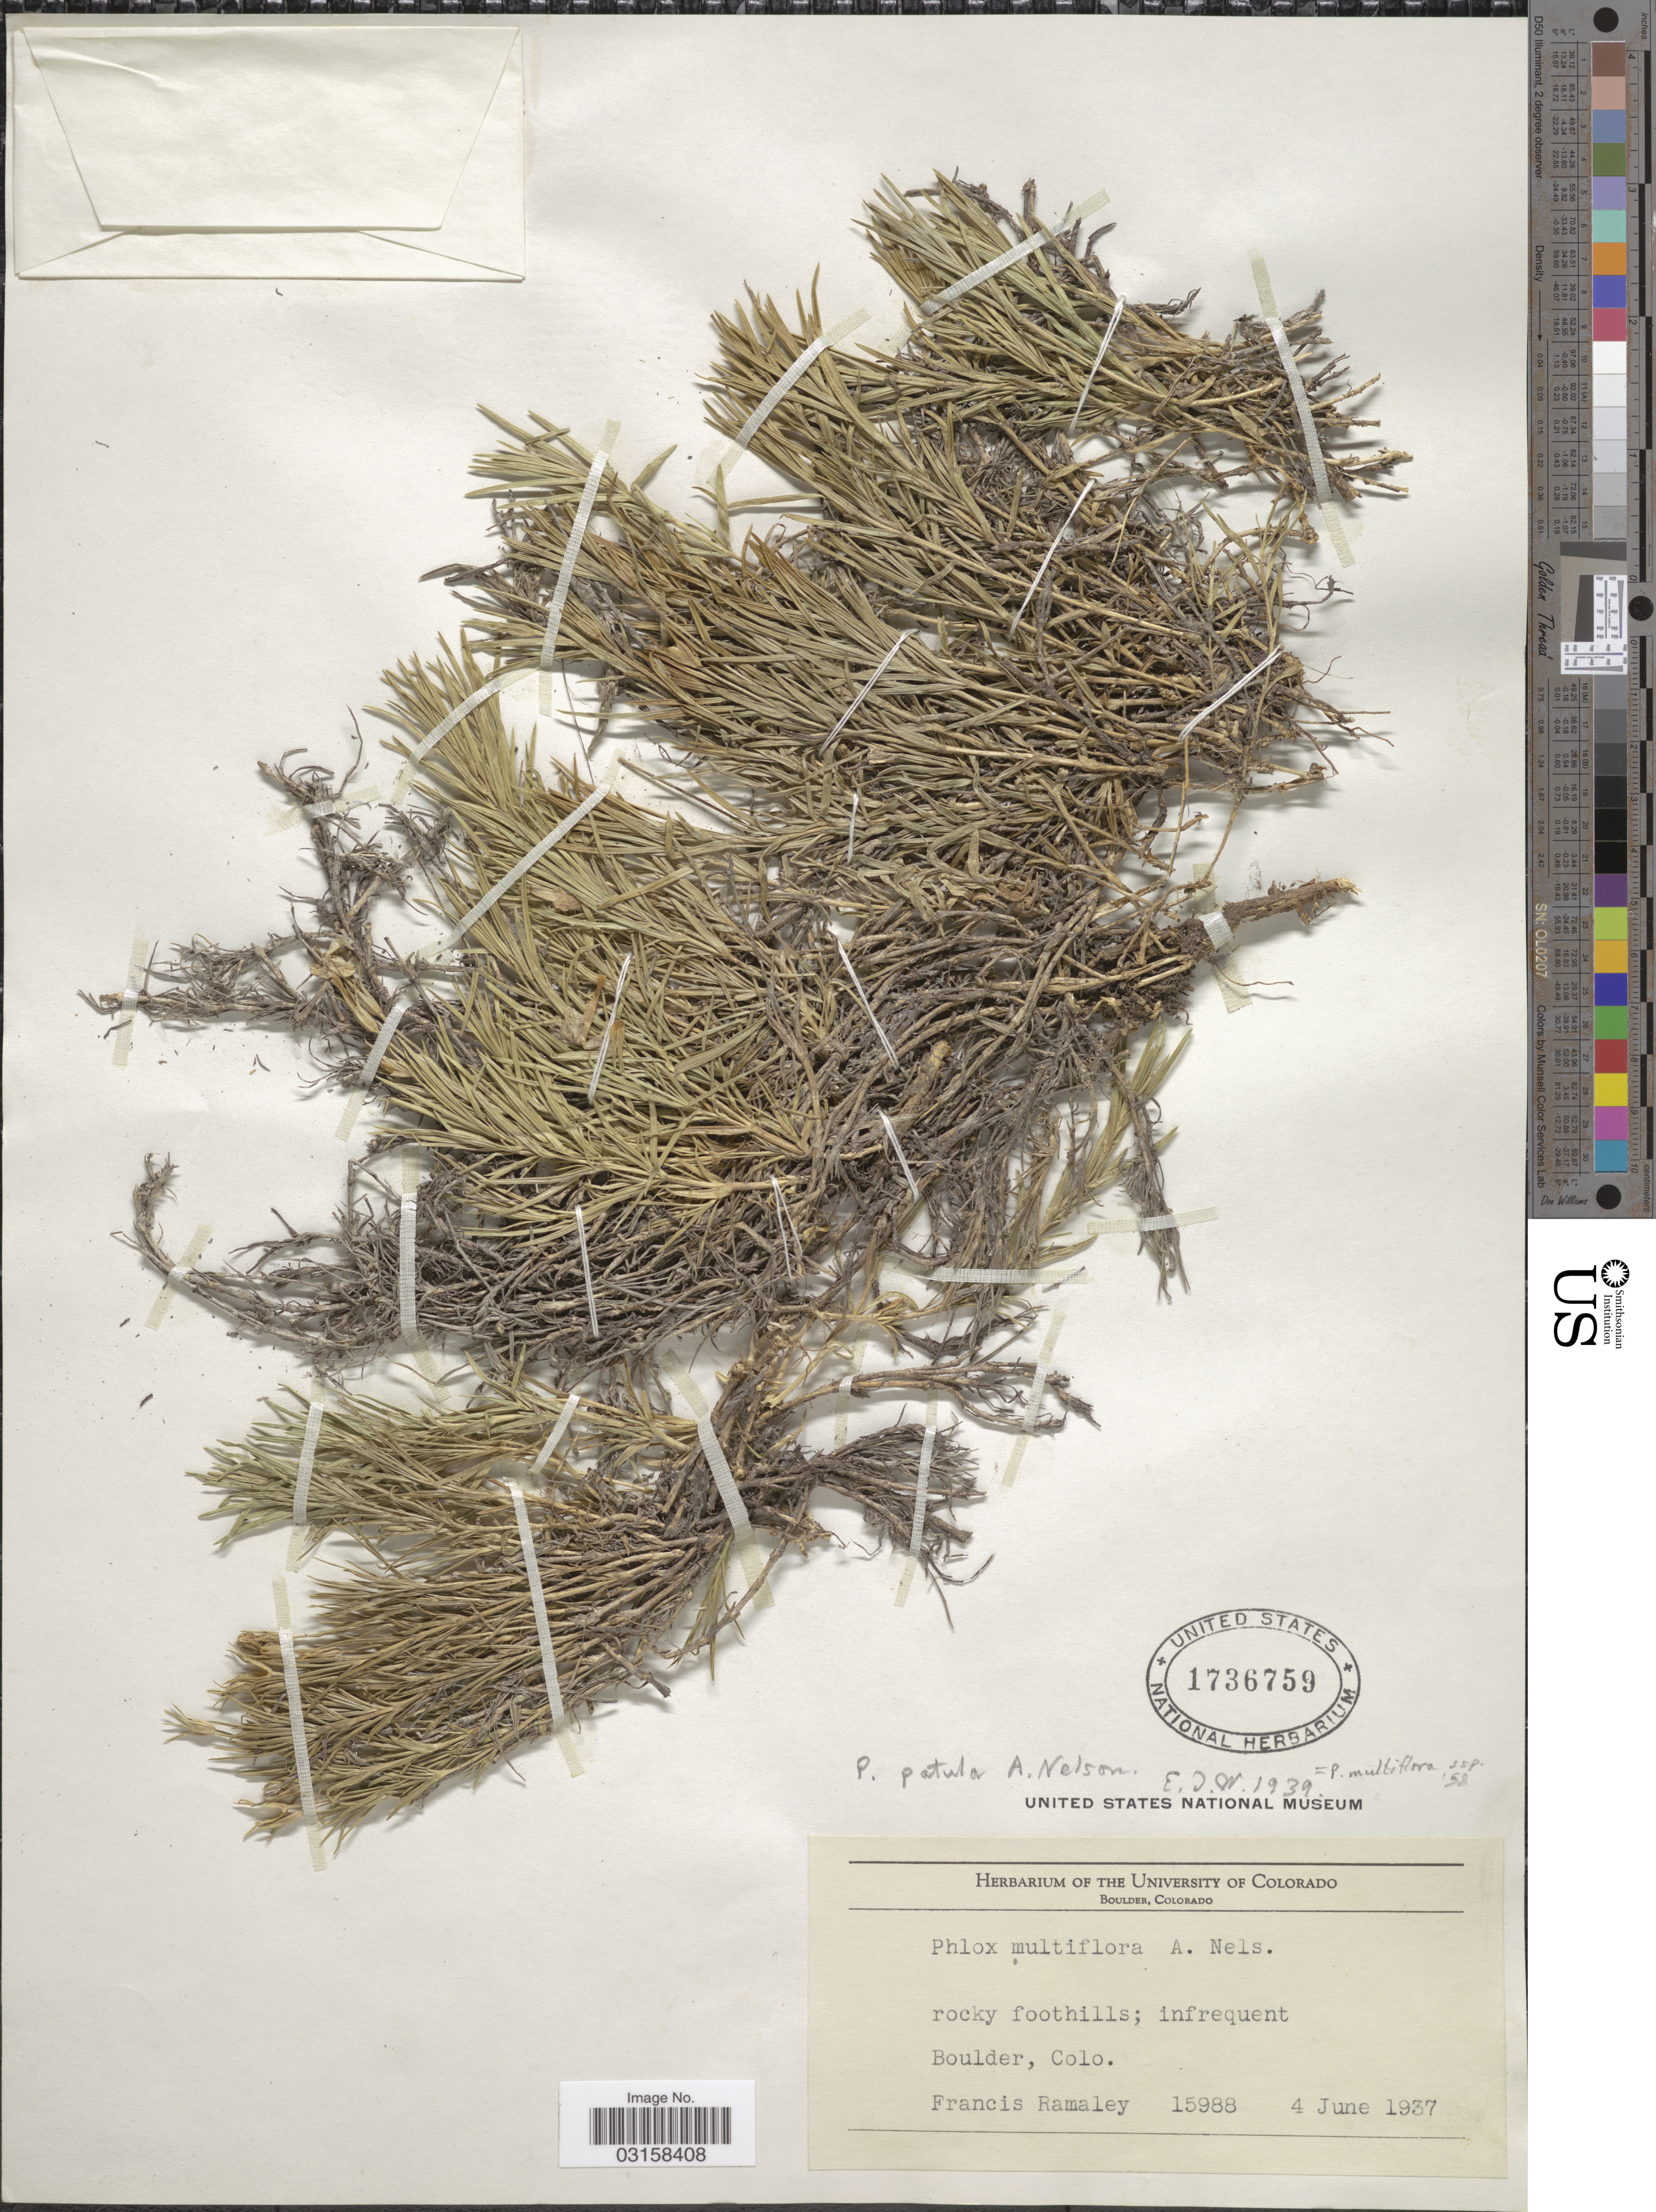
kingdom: Plantae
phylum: Tracheophyta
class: Magnoliopsida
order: Ericales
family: Polemoniaceae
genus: Phlox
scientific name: Phlox multiflora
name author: A. Nelson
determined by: Mayfield, M. H.; Ferguson, C. J.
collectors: F. Ramaley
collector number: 15988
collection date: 1937-06-04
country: United States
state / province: Colorado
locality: Boulder, Colo.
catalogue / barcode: US 1736759